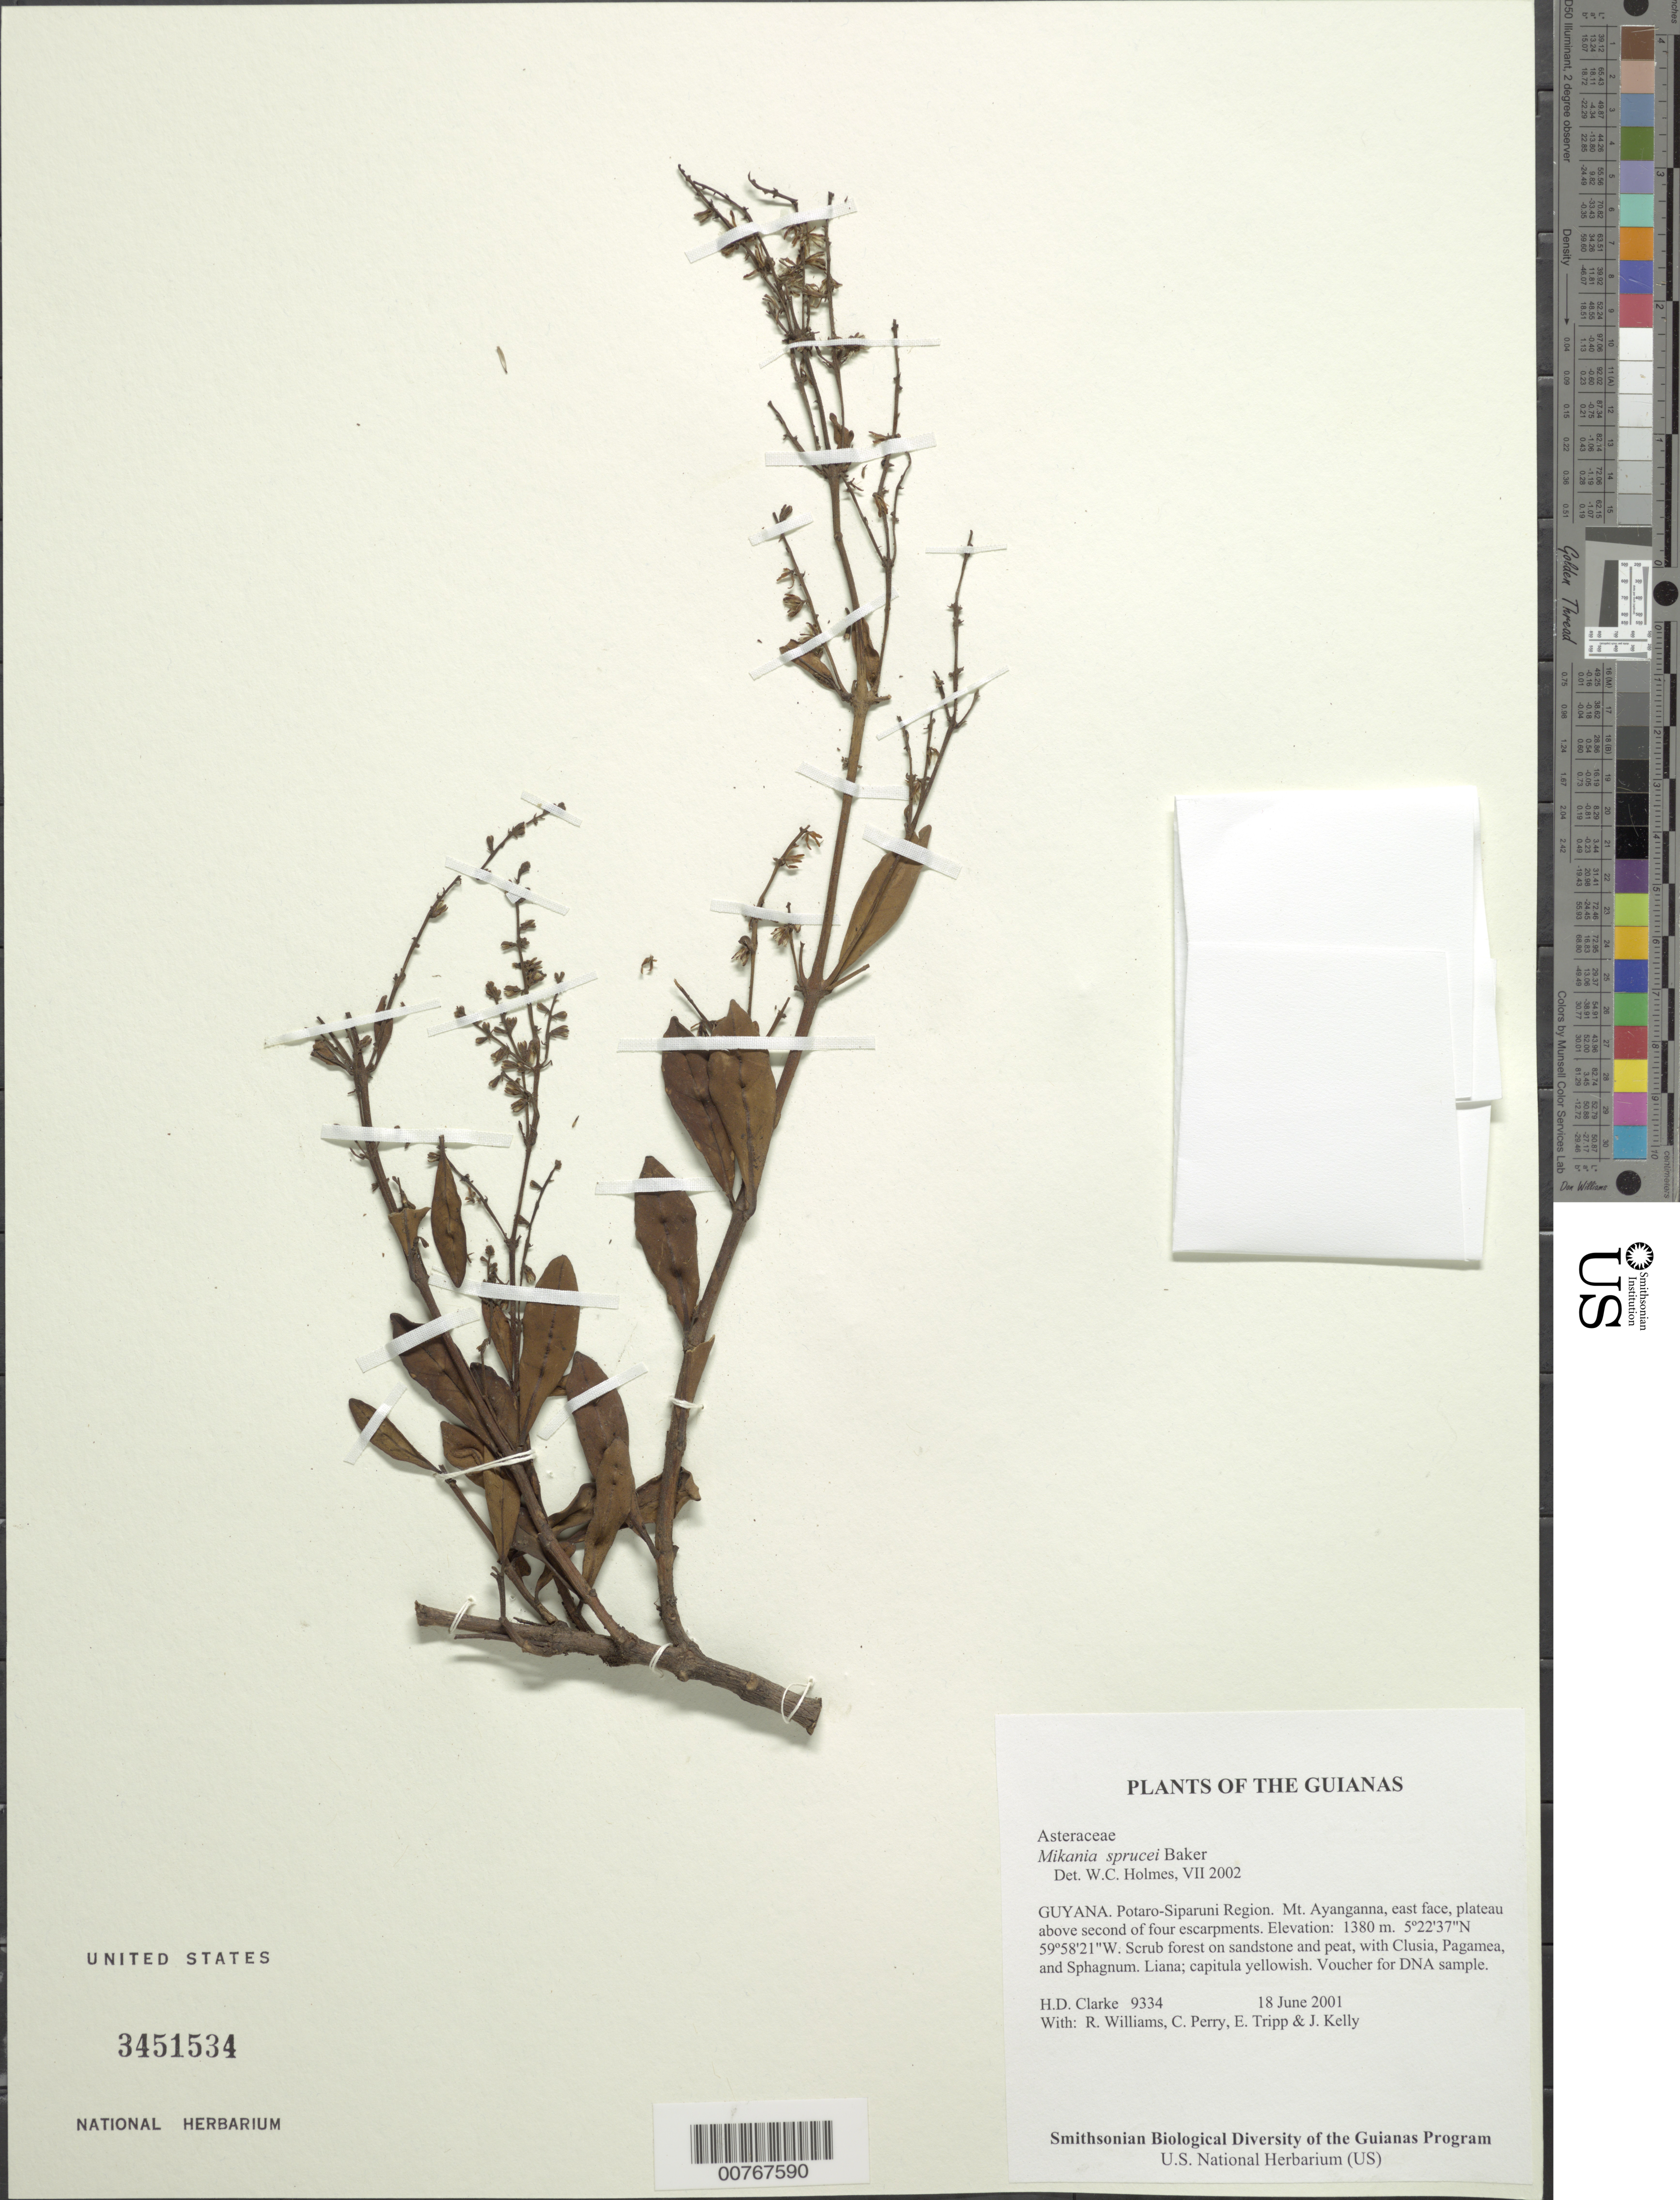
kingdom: Plantae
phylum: Tracheophyta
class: Magnoliopsida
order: Asterales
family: Asteraceae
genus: Mikania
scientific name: Mikania sprucei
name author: Baker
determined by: Holmes, W. C.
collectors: H. D. Clarke, R. Williams, C. Perry, E. Tripp & J. Kelly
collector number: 9334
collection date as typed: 18 June 2001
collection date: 2001-06-18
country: Guyana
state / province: Potaro-Siparuni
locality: Mt. Ayanganna, east face, plateau above second of four escarpments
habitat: Scrub forest on sandstone and peat, with Clusia, Pagamea, and Sphagnum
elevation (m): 1380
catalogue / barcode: US 3451534